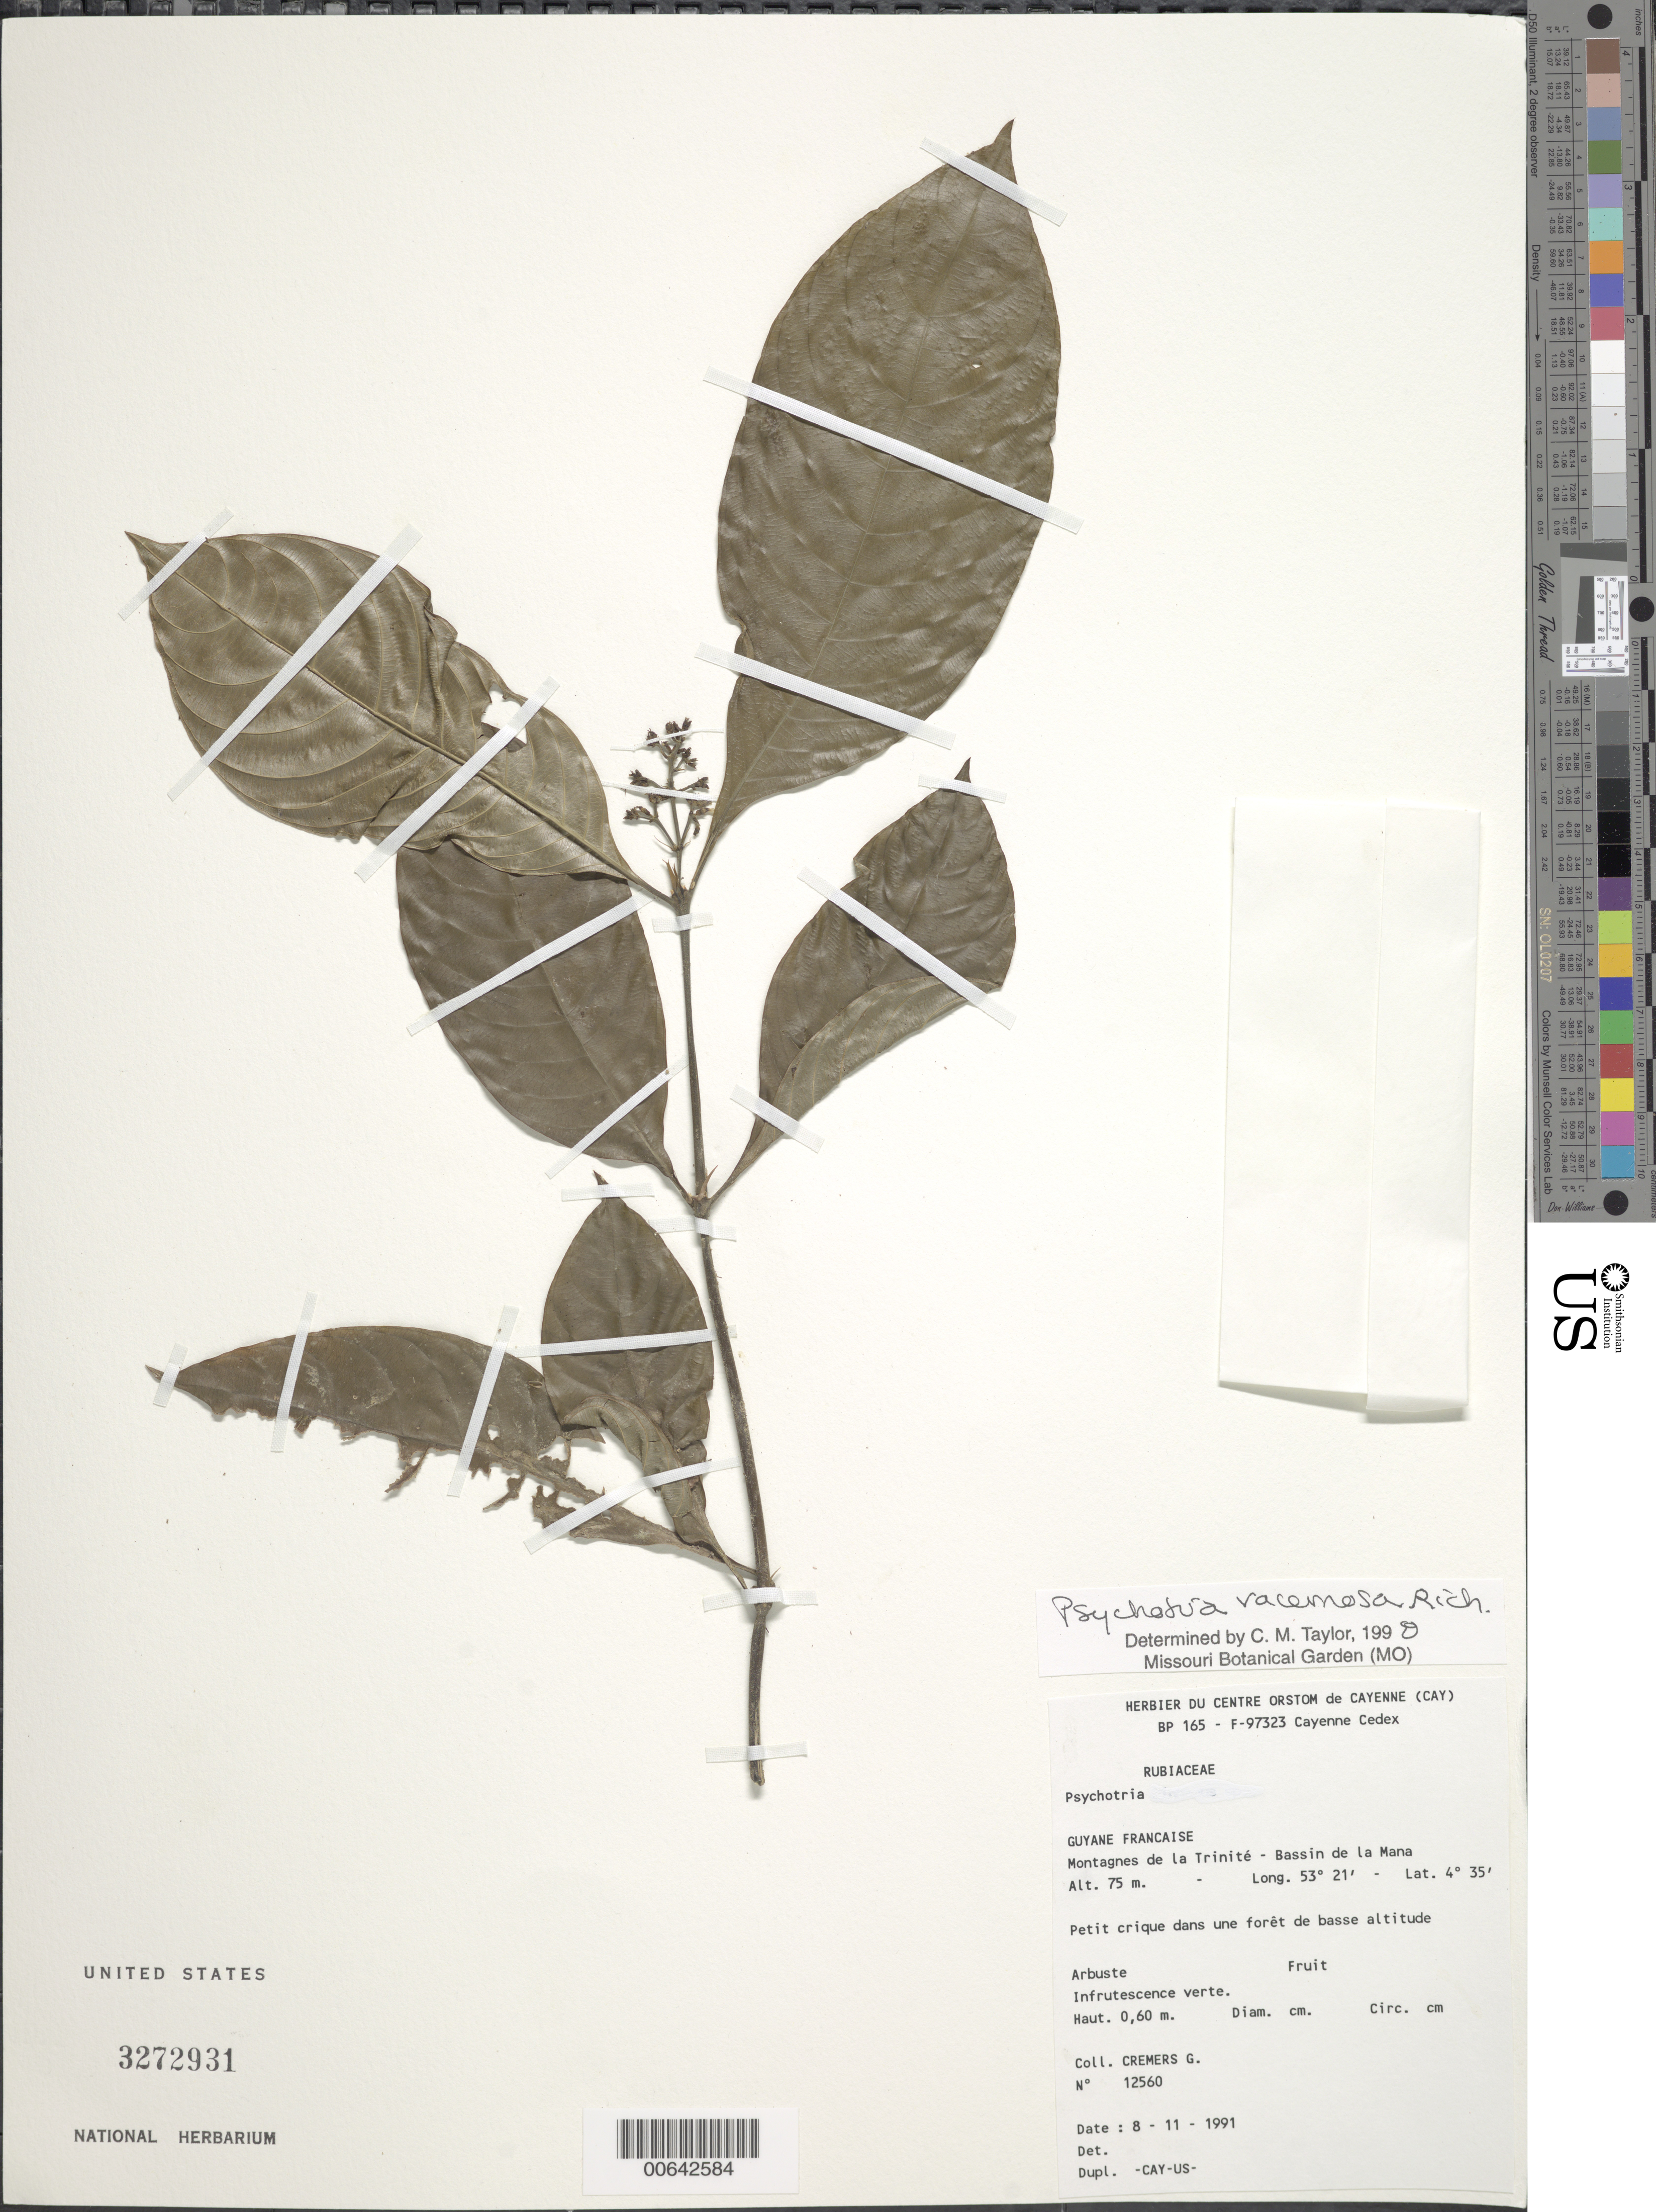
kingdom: Plantae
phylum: Tracheophyta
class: Magnoliopsida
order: Gentianales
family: Rubiaceae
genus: Palicourea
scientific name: Palicourea racemosa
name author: (Aubl.) Borhidi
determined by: Kirkbride, J. H., Jr.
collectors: G. Cremers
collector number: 12560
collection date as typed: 8-Nov-91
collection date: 1991-11-08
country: French Guiana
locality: Montagnes de la Trinité, Bassin de la Mana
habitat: Petit crique dans une forêt de basse altitude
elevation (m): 75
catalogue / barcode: US 3272931